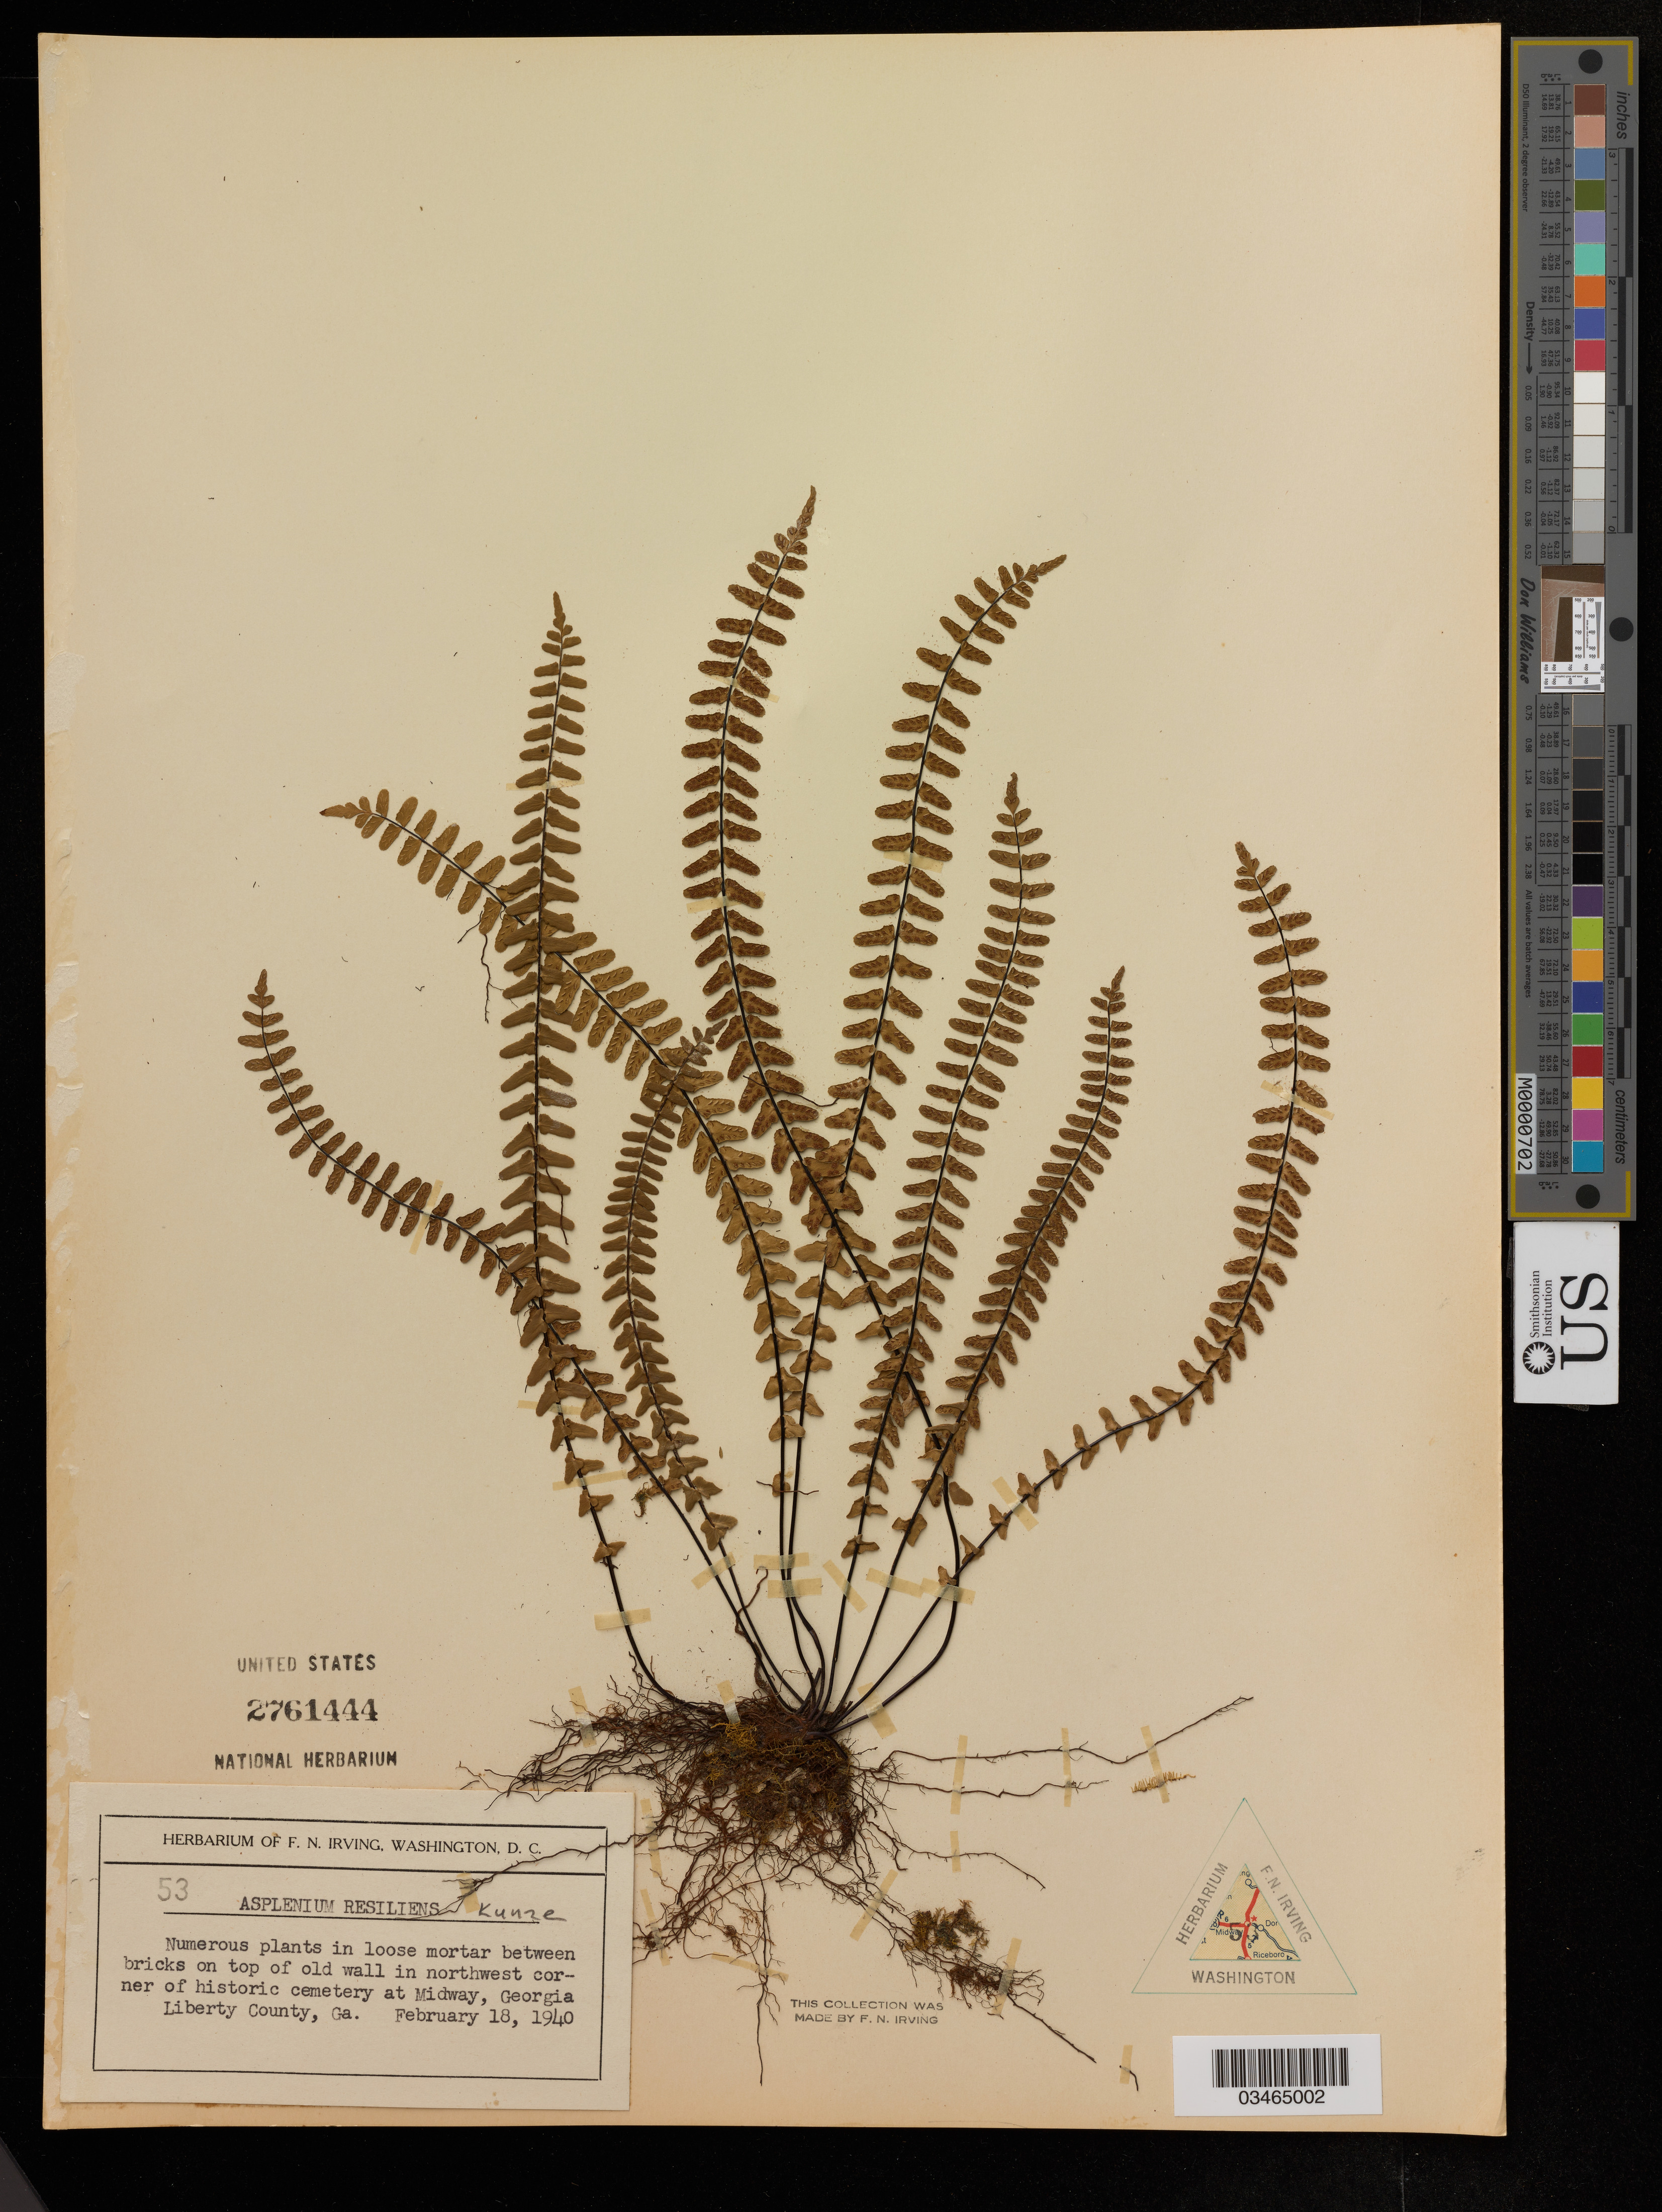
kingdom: Plantae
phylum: Tracheophyta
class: Polypodiopsida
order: Polypodiales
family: Aspleniaceae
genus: Asplenium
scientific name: Asplenium resiliens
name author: Kunze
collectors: ex herb. F.N. Irving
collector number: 53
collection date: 1940-02-18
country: United States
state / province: Georgia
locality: In northwest corner of historic cemetery at Miday, Georgia Liberty County.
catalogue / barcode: US 2761444